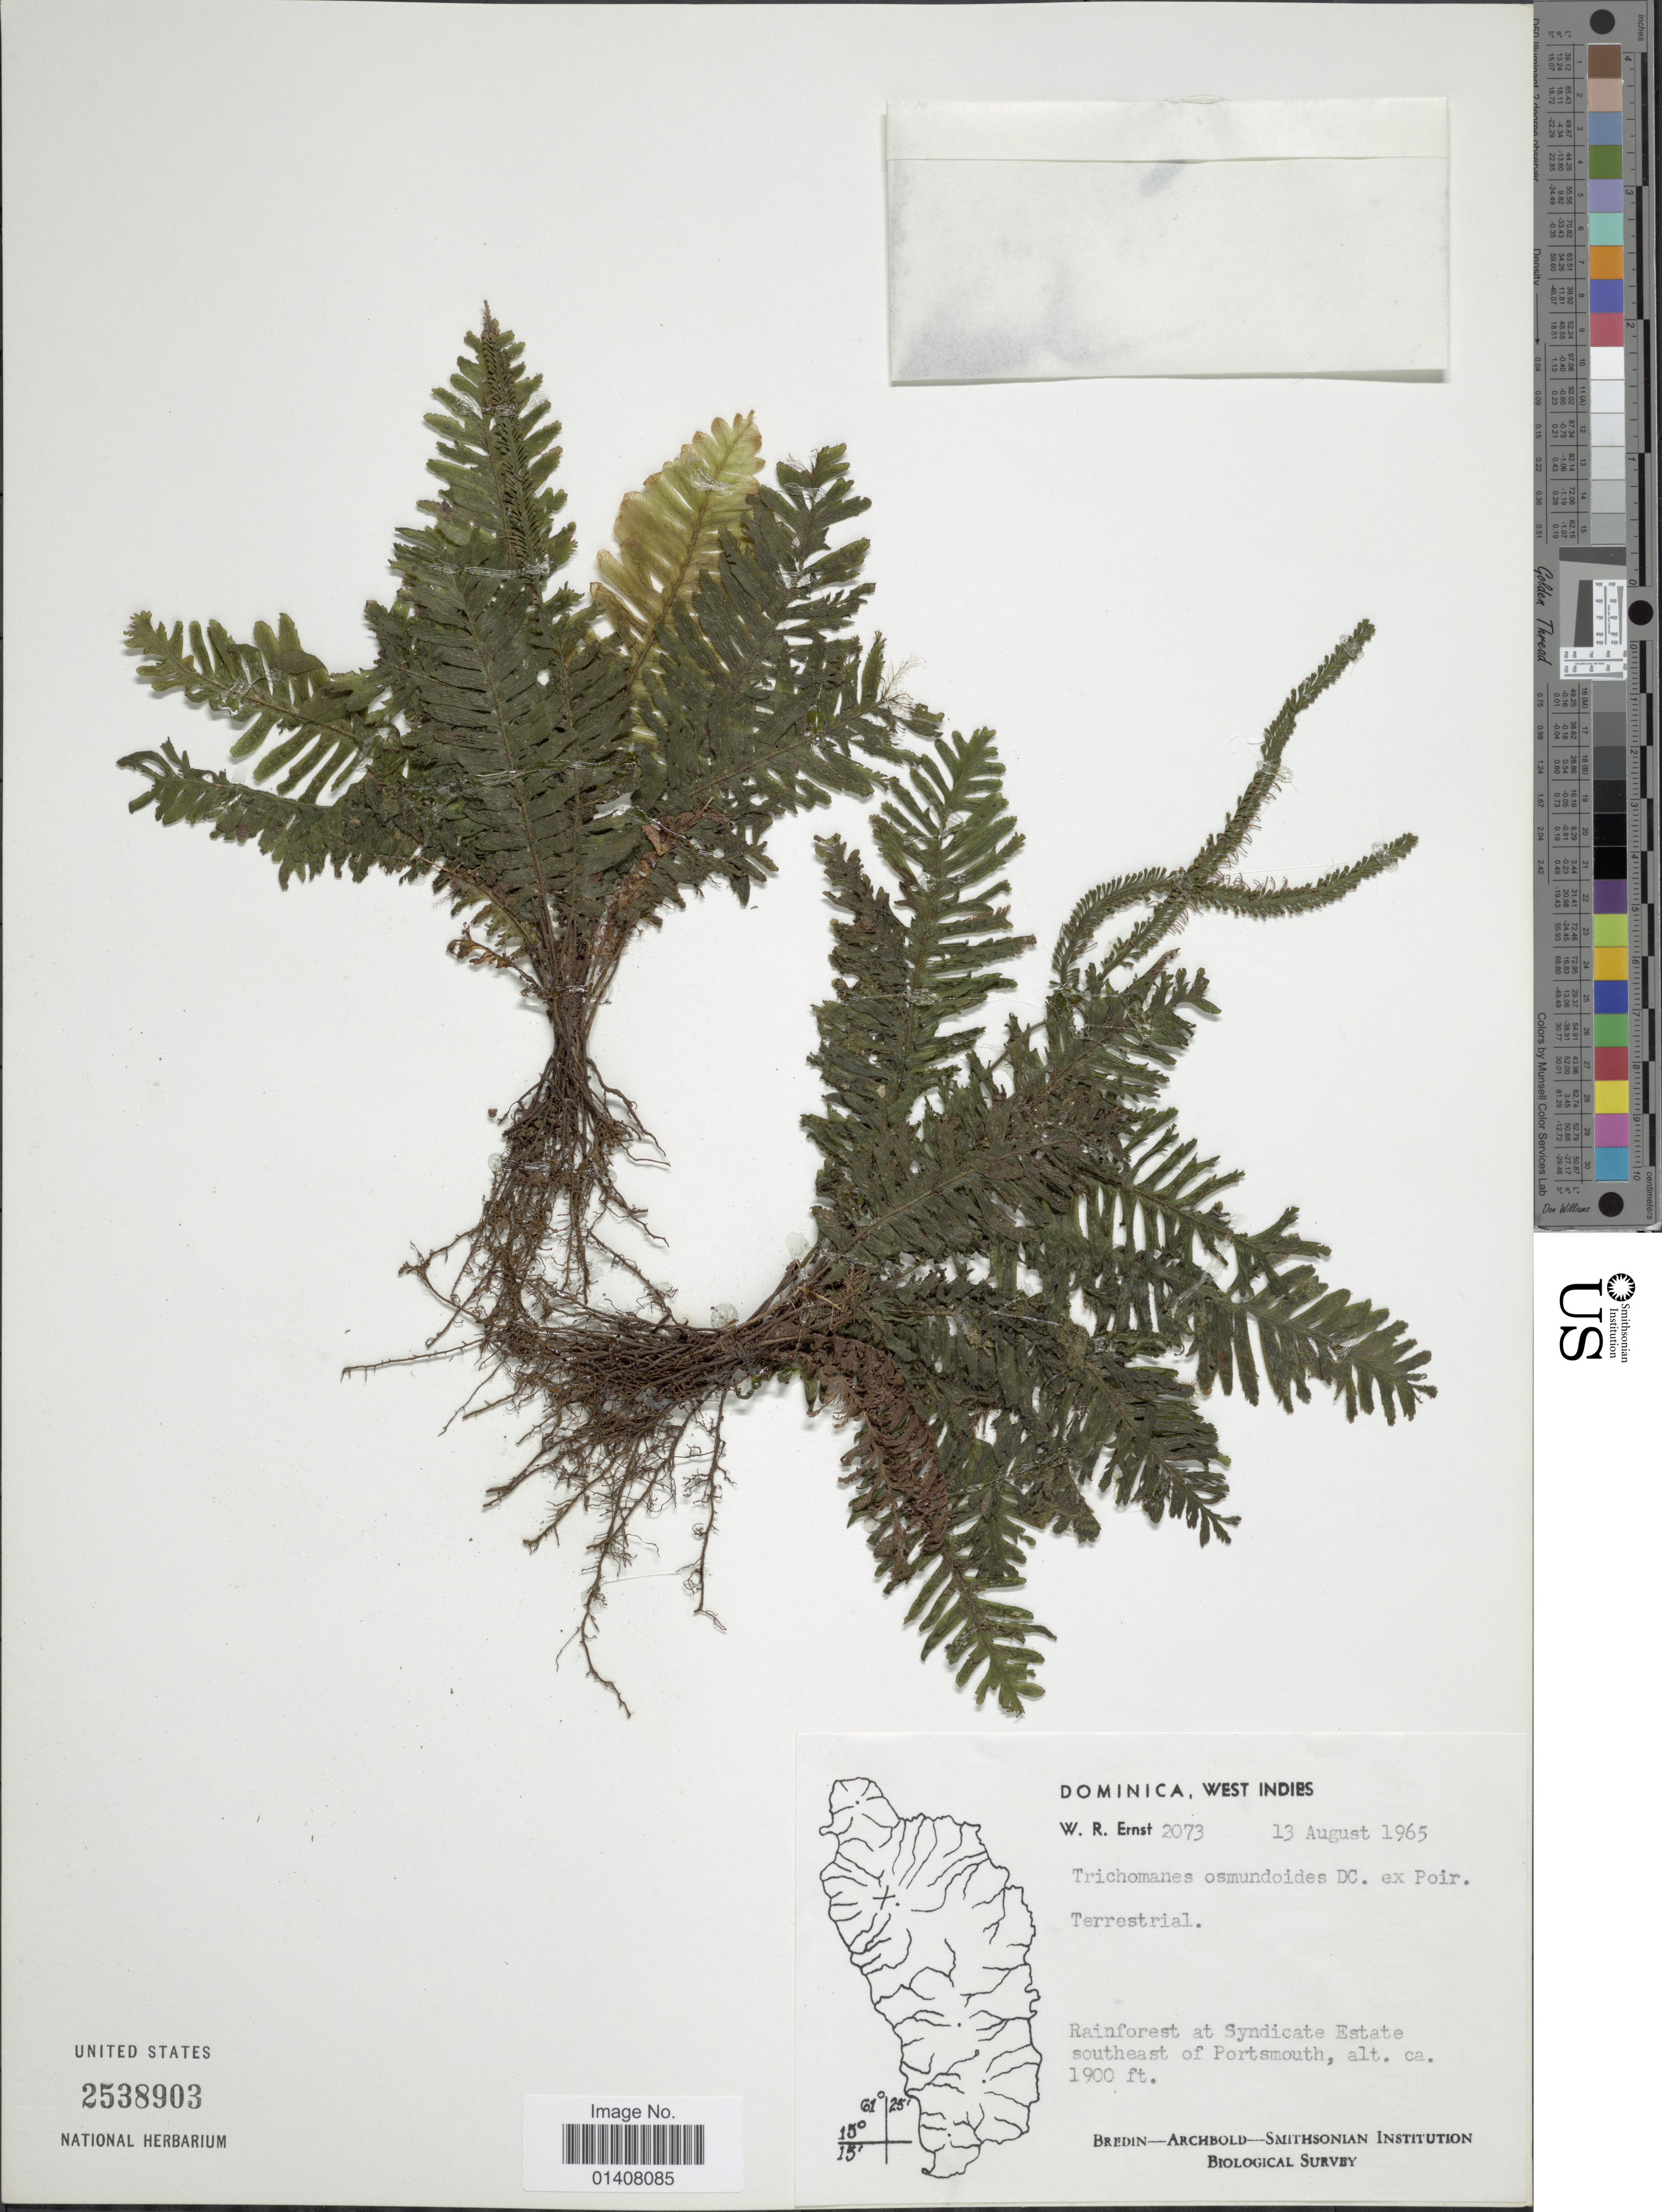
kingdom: Plantae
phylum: Tracheophyta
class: Polypodiopsida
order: Hymenophyllales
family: Hymenophyllaceae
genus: Trichomanes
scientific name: Trichomanes osmundoides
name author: DC. ex Poir.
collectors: W. R. Ernst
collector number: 2073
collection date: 1965-08-13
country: Dominica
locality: Dominica West Indies, rainforest at Syndicate Estate southeast of Portsmouth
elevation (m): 579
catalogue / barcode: US 2538903